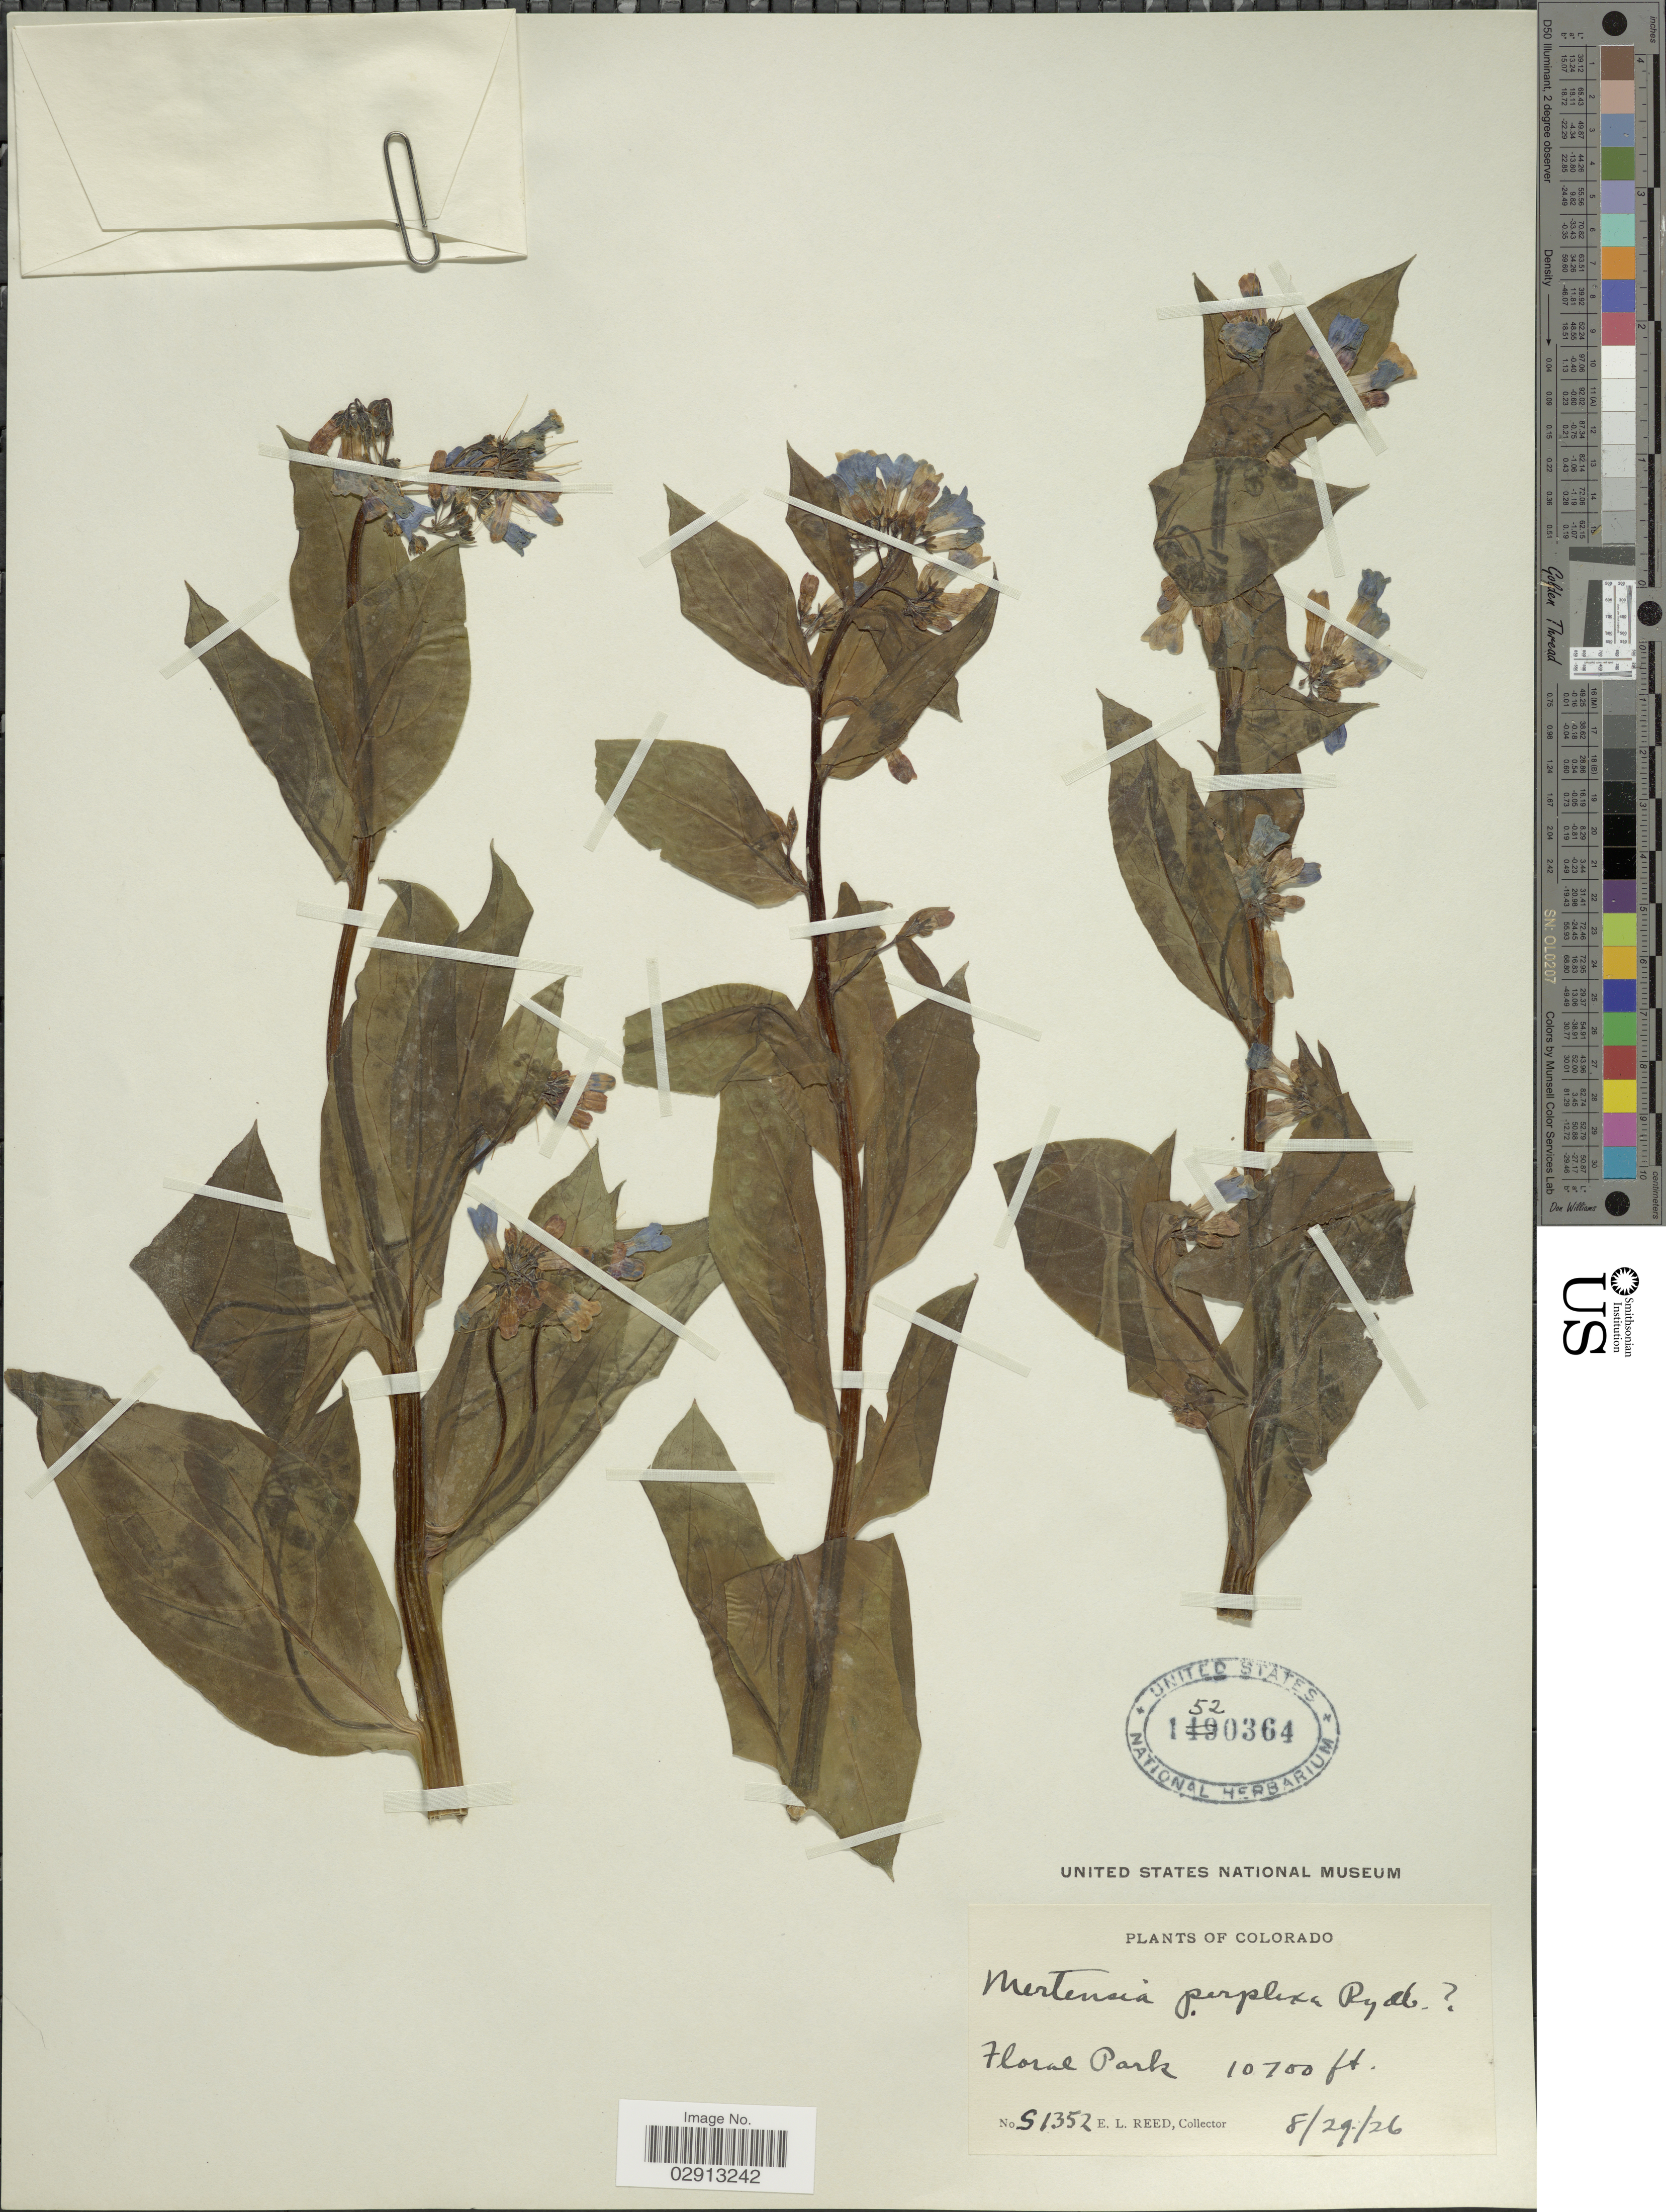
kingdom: Plantae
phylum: Tracheophyta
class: Magnoliopsida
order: Boraginales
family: Boraginaceae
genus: Mertensia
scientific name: Mertensia viridis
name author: (A. Nelson) A. Nelson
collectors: E. Reed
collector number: S1352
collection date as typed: Transcribed d/m/y: 29/8/26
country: United States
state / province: Colorado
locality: Floral Park.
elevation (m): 3261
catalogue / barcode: US 1520364